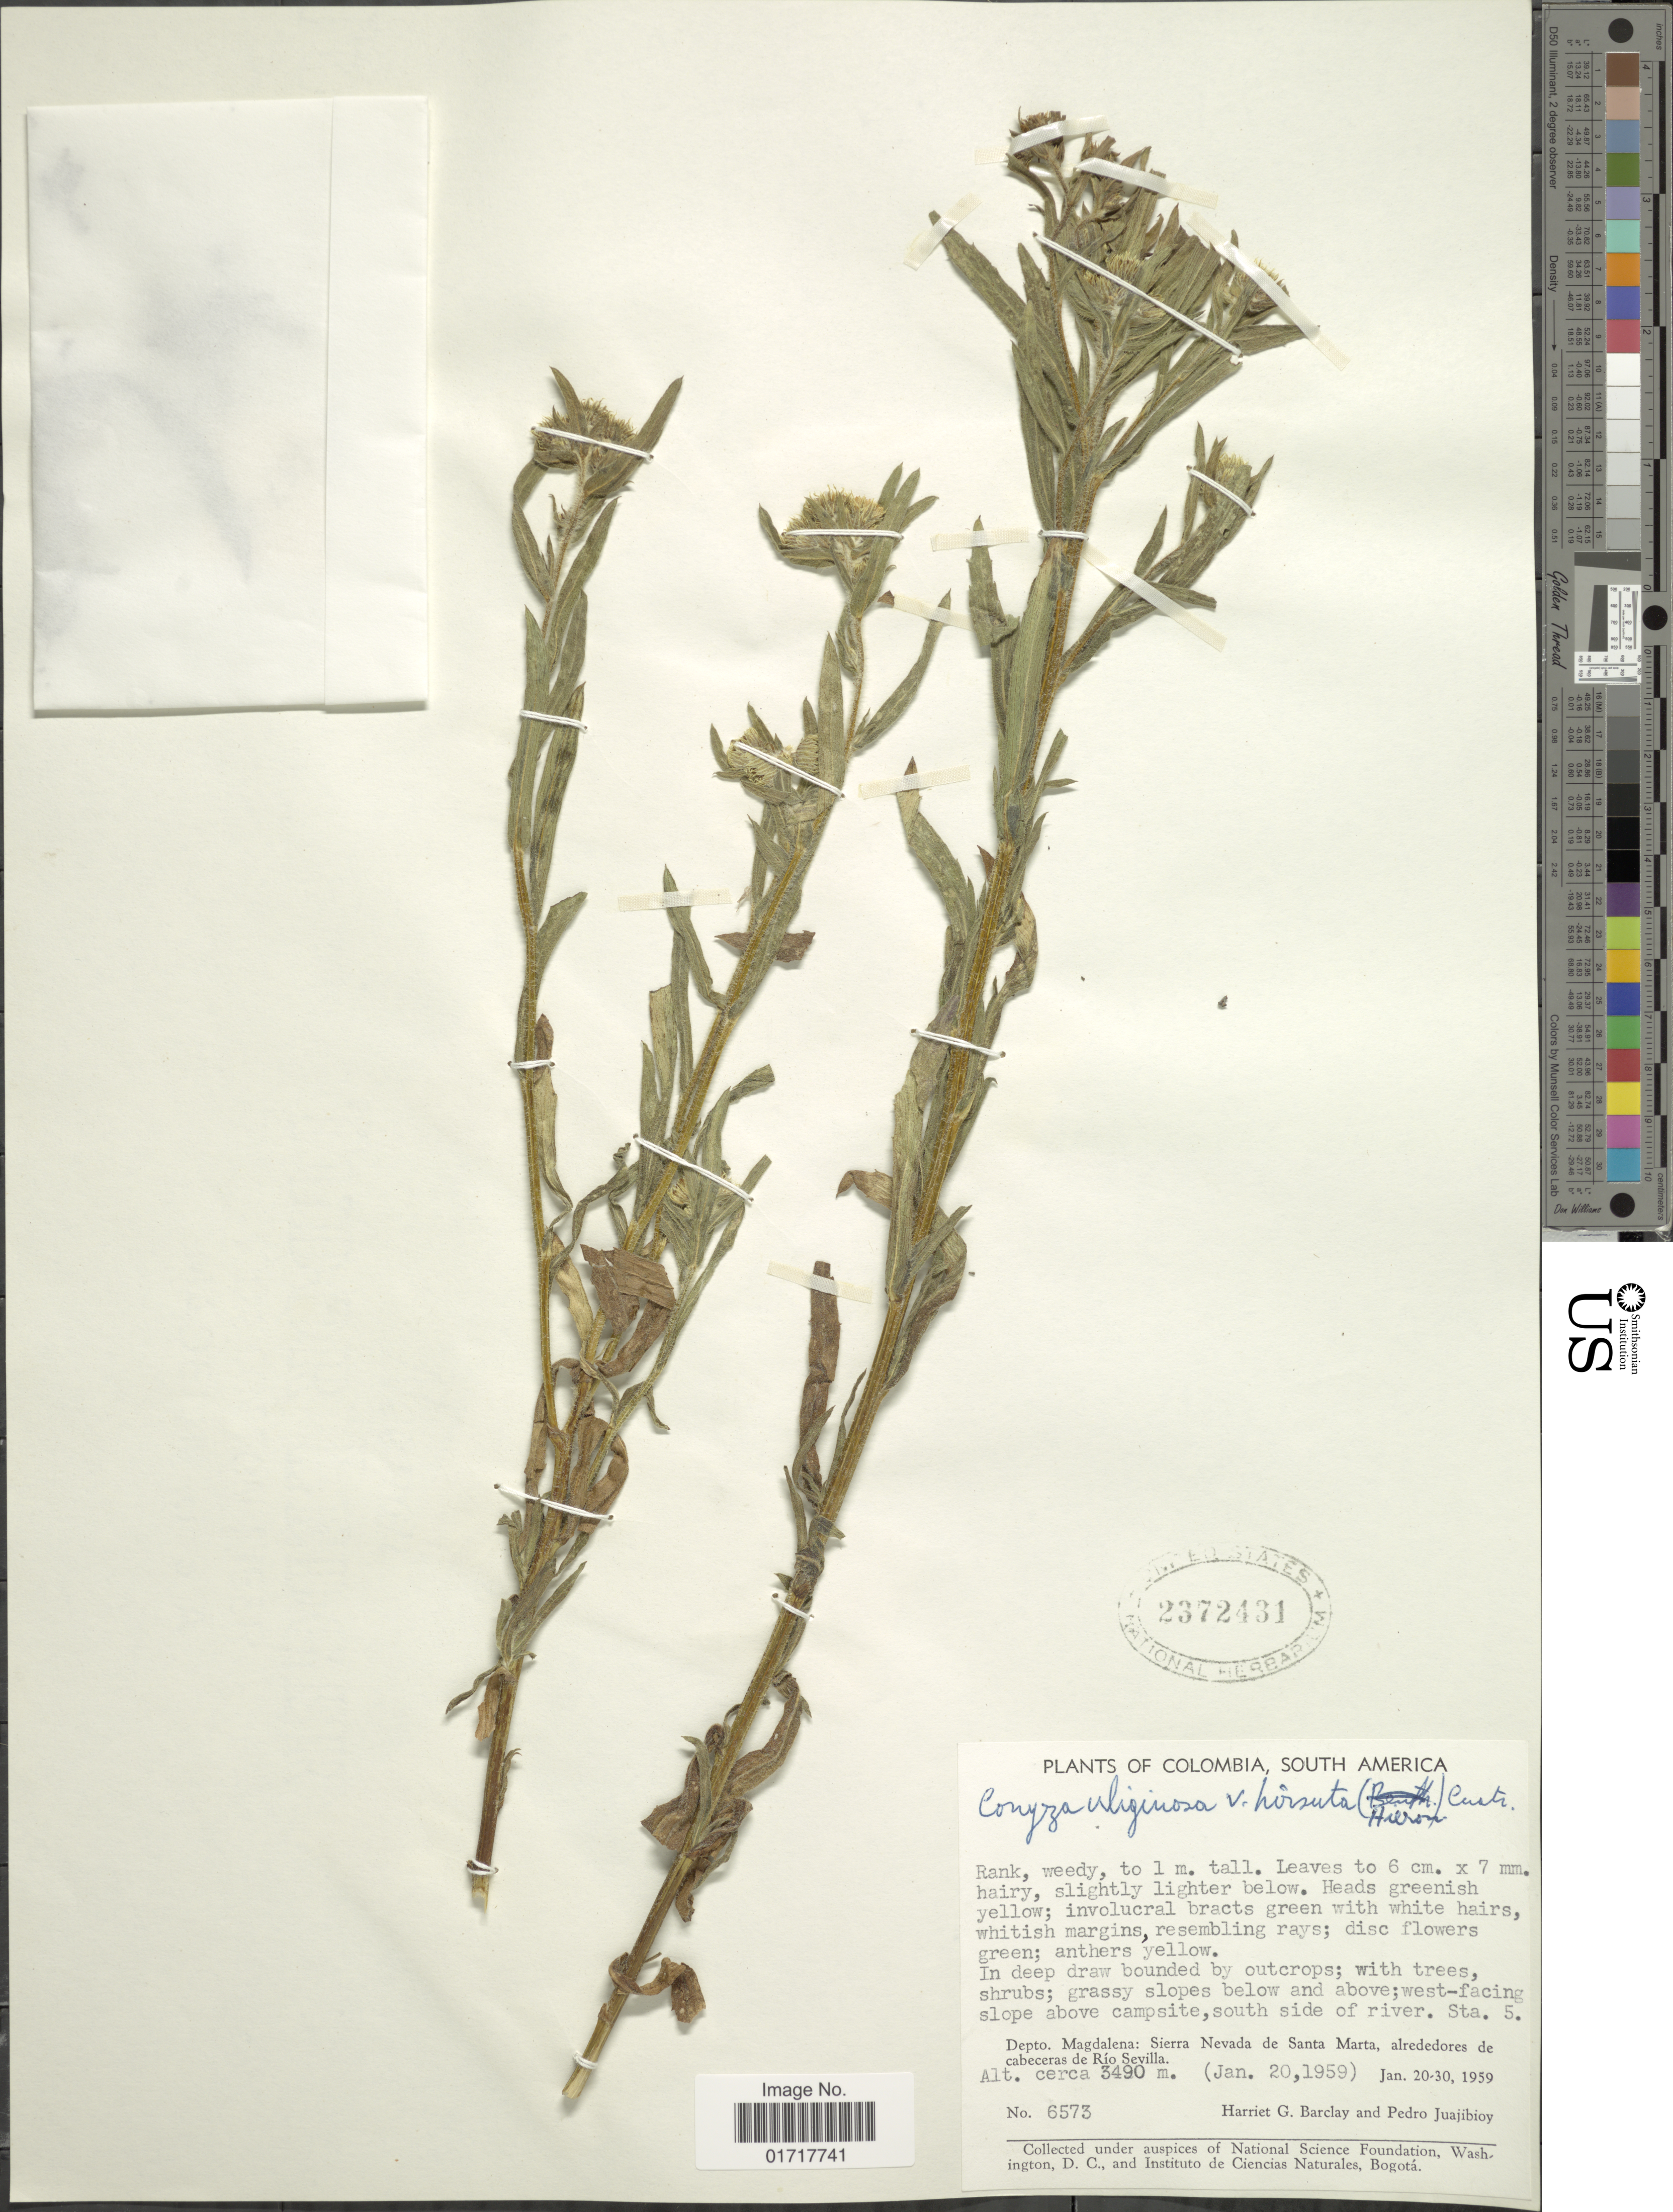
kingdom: Plantae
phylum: Tracheophyta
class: Magnoliopsida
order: Asterales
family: Asteraceae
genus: Conyza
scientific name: Conyza uliginosa var. hirsuta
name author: (Hieron.) Cuatrec.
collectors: H. G. Barclay & P. Juajibioy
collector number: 6573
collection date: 1959-01-20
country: Colombia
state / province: Magdalena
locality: Depto. Magdalena: Sierra Nevada de Santa Marta, alrededores de cabeceras de Rio Sevilla.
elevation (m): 3490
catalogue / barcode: US 2372431